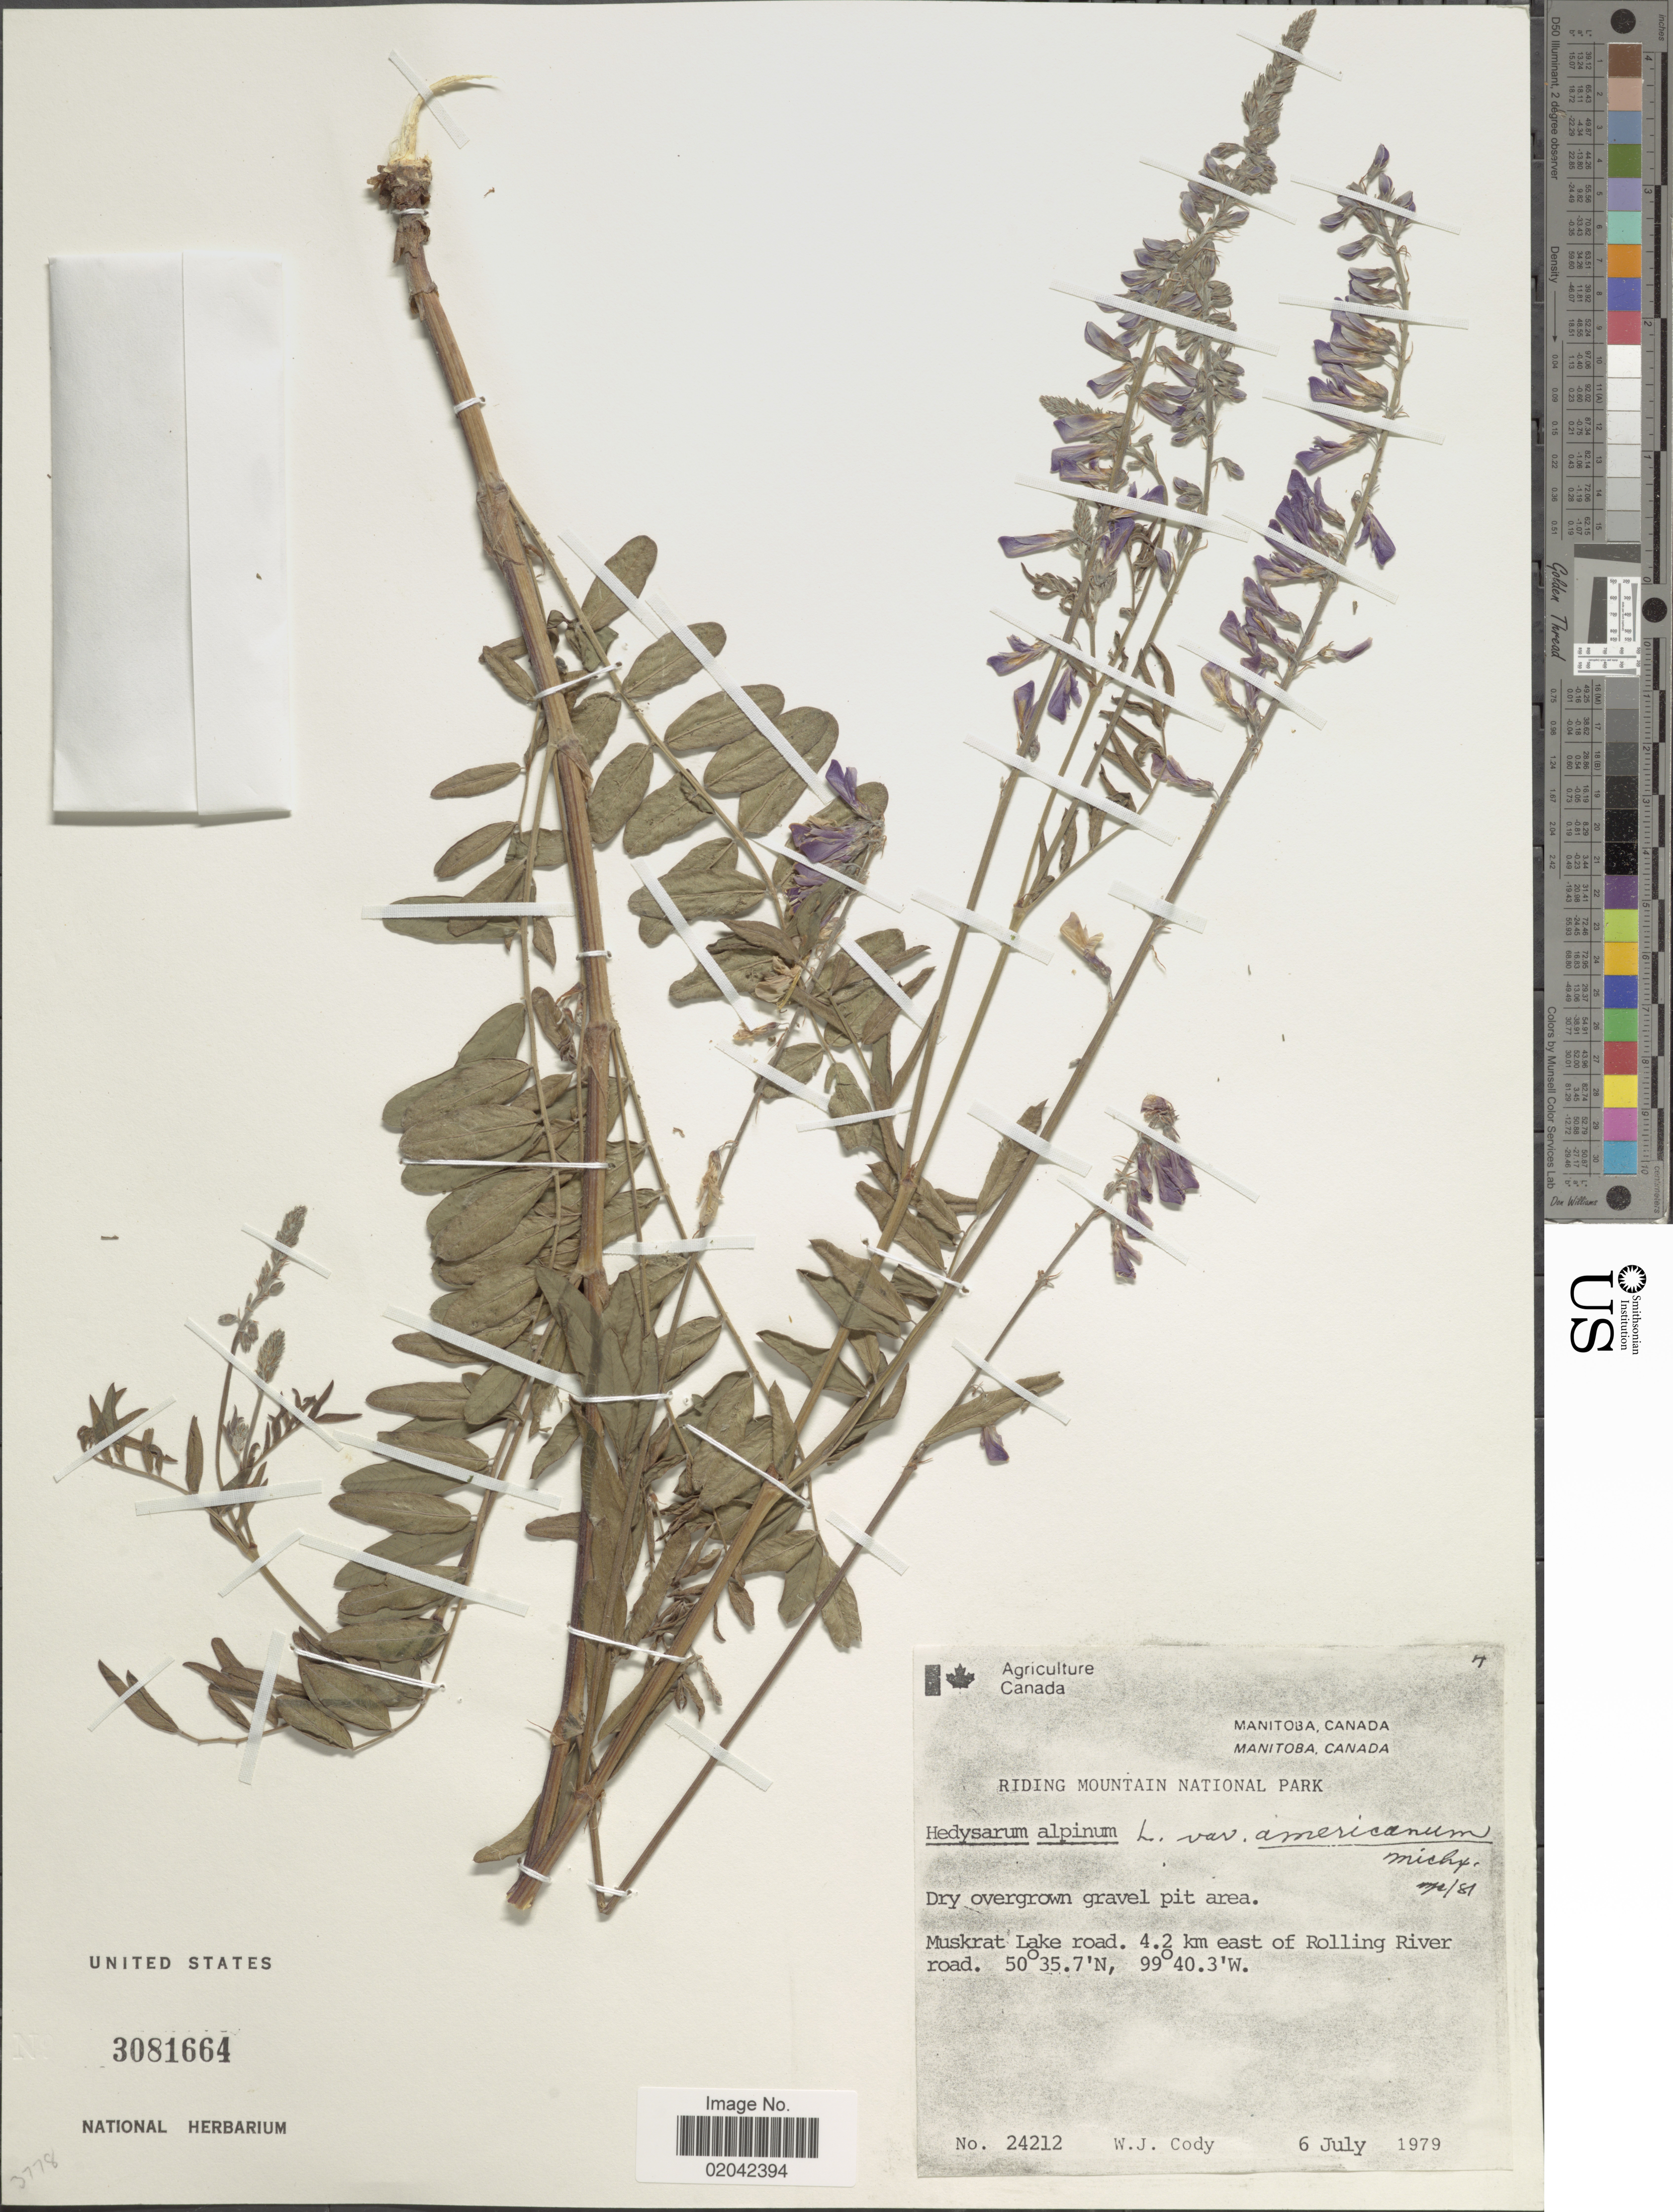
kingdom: Plantae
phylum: Tracheophyta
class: Magnoliopsida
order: Fabales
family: Fabaceae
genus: Hedysarum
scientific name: Hedysarum alpinum var. americanum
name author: Michx. ex Pursh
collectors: W. Cody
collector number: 24212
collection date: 1979-07-06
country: Canada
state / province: Manitoba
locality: Riding Mountain National Park, Muskrat Lake Road, 4.2 km east of Rolling River road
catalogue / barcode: US 3081664